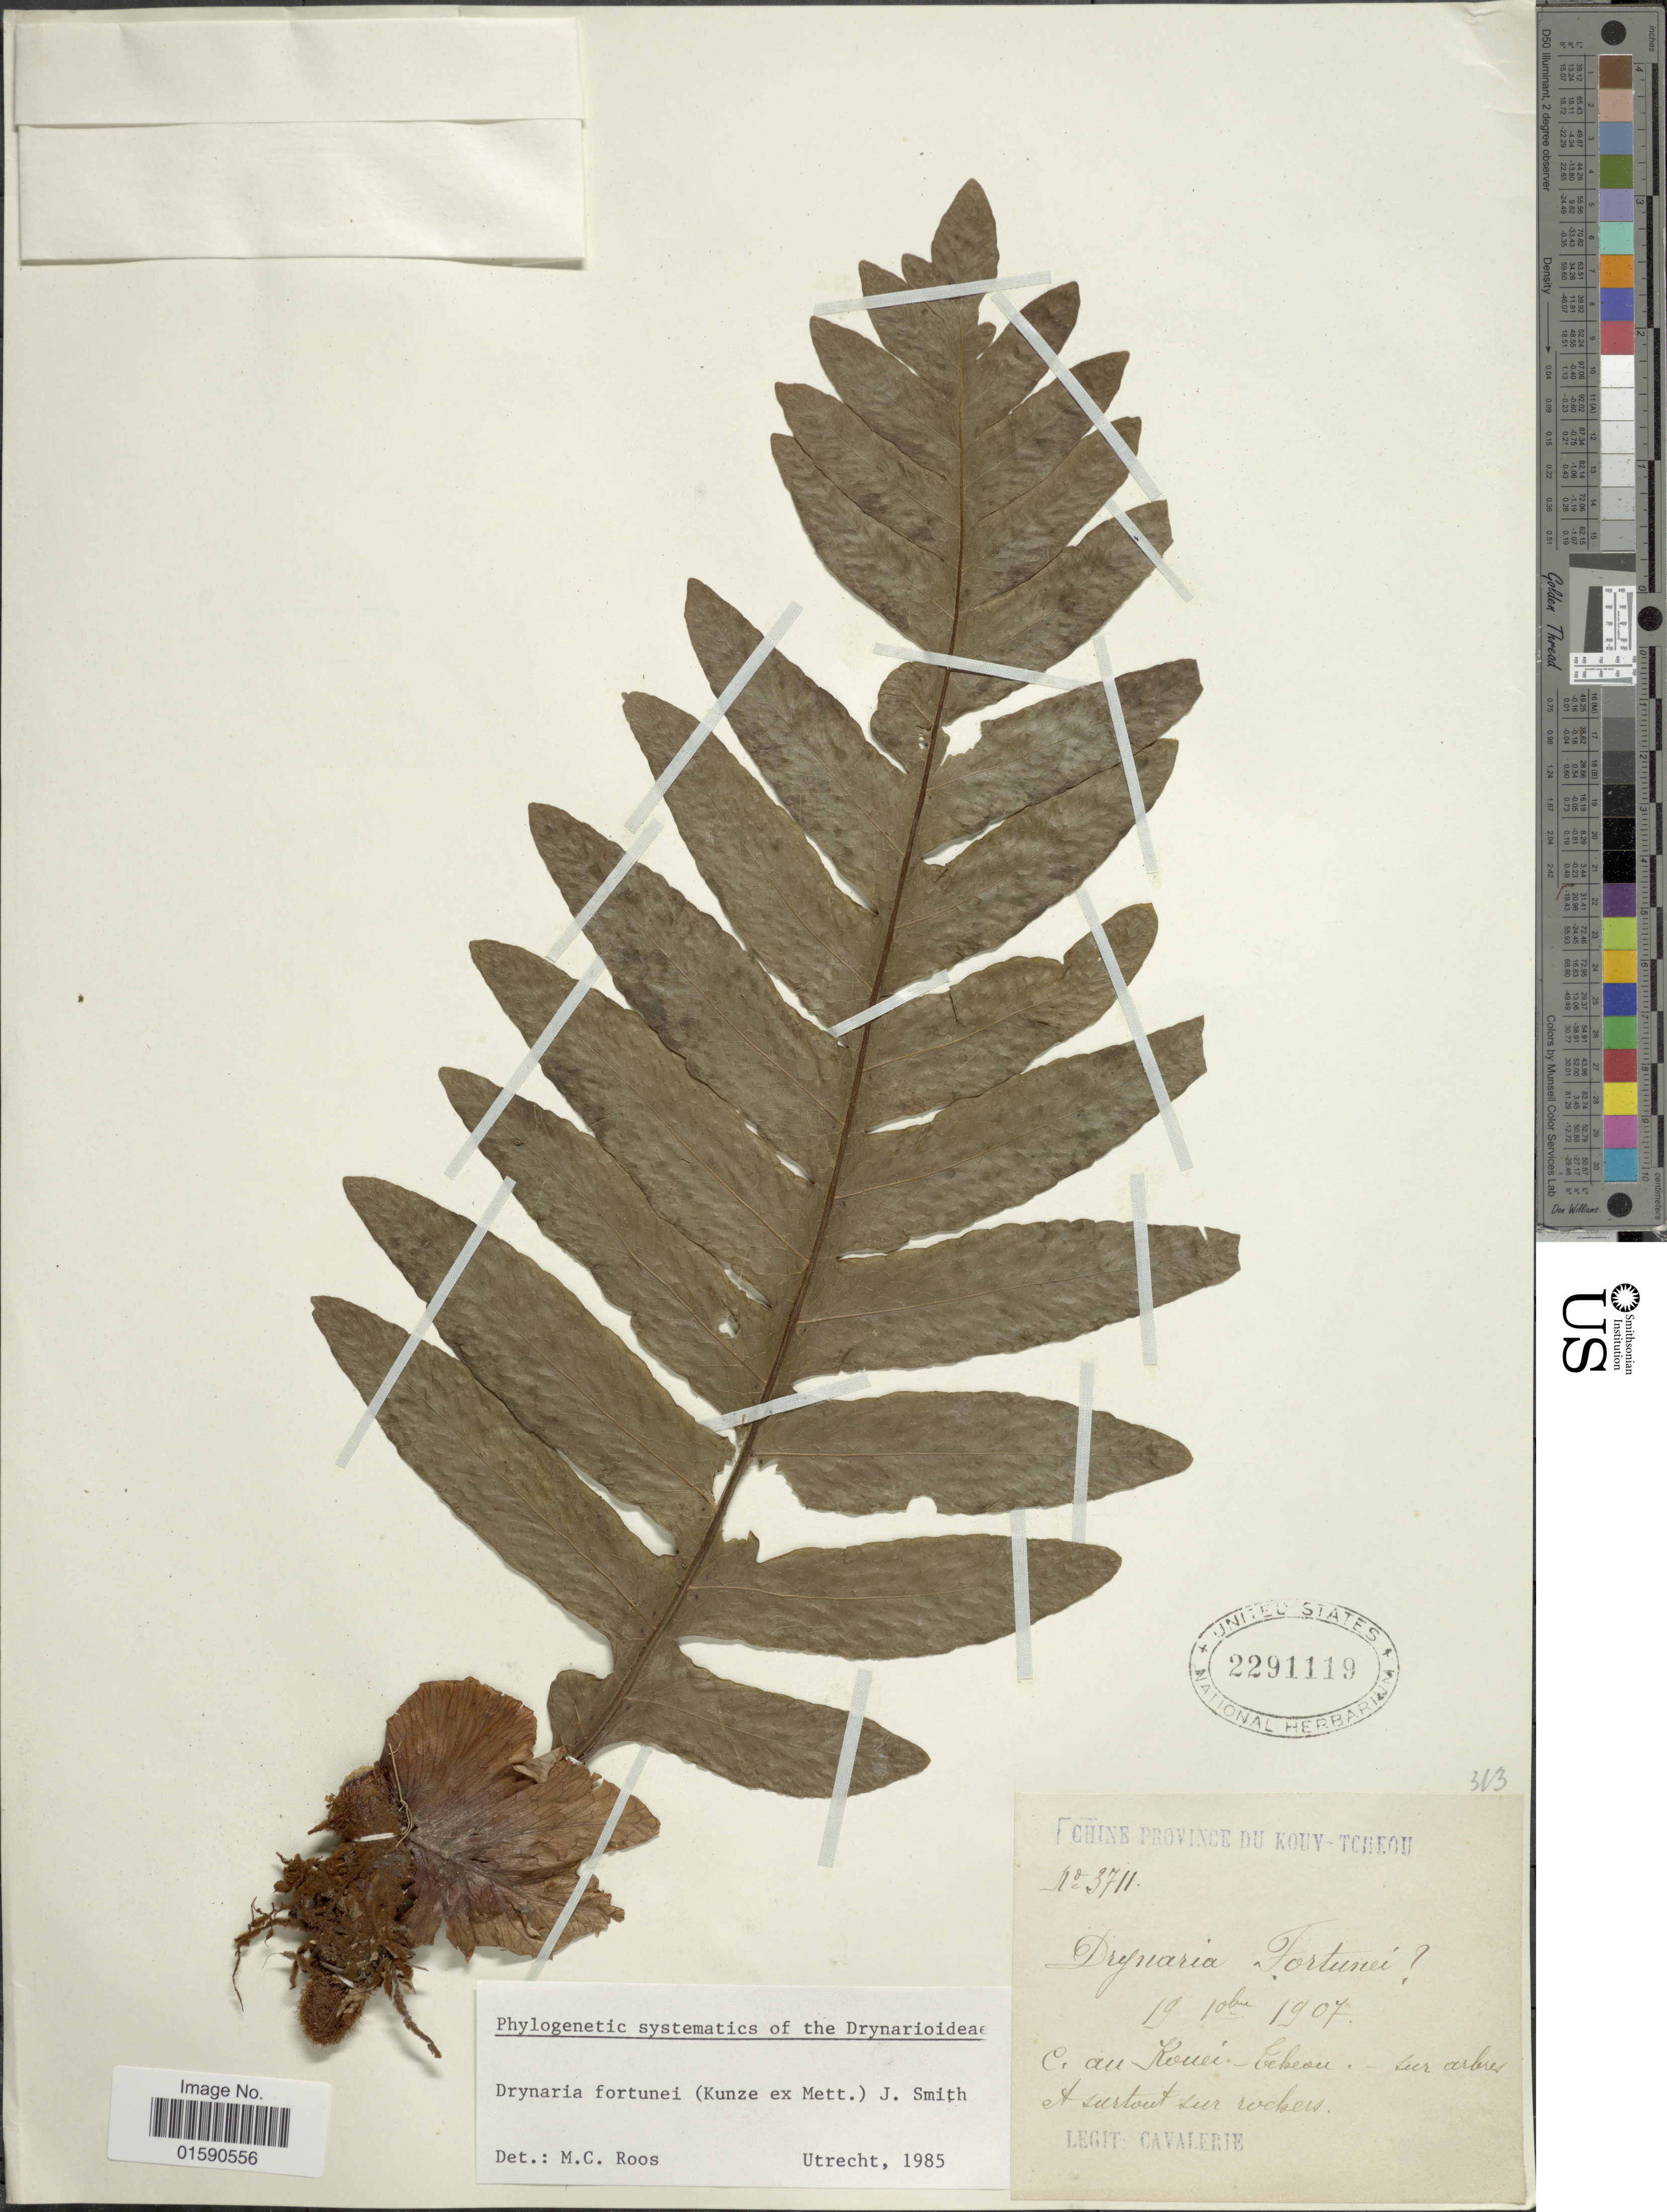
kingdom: Plantae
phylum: Tracheophyta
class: Polypodiopsida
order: Polypodiales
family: Polypodiaceae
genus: Drynaria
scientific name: Drynaria fortunei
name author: (Kunze ex Mett.) J. Sm.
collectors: -. Cavalerie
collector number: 3711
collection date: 1907-10-19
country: China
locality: Chine Province du Kouy-Tcheou. au Kouie Bekou [interpreted]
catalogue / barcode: US 2291119